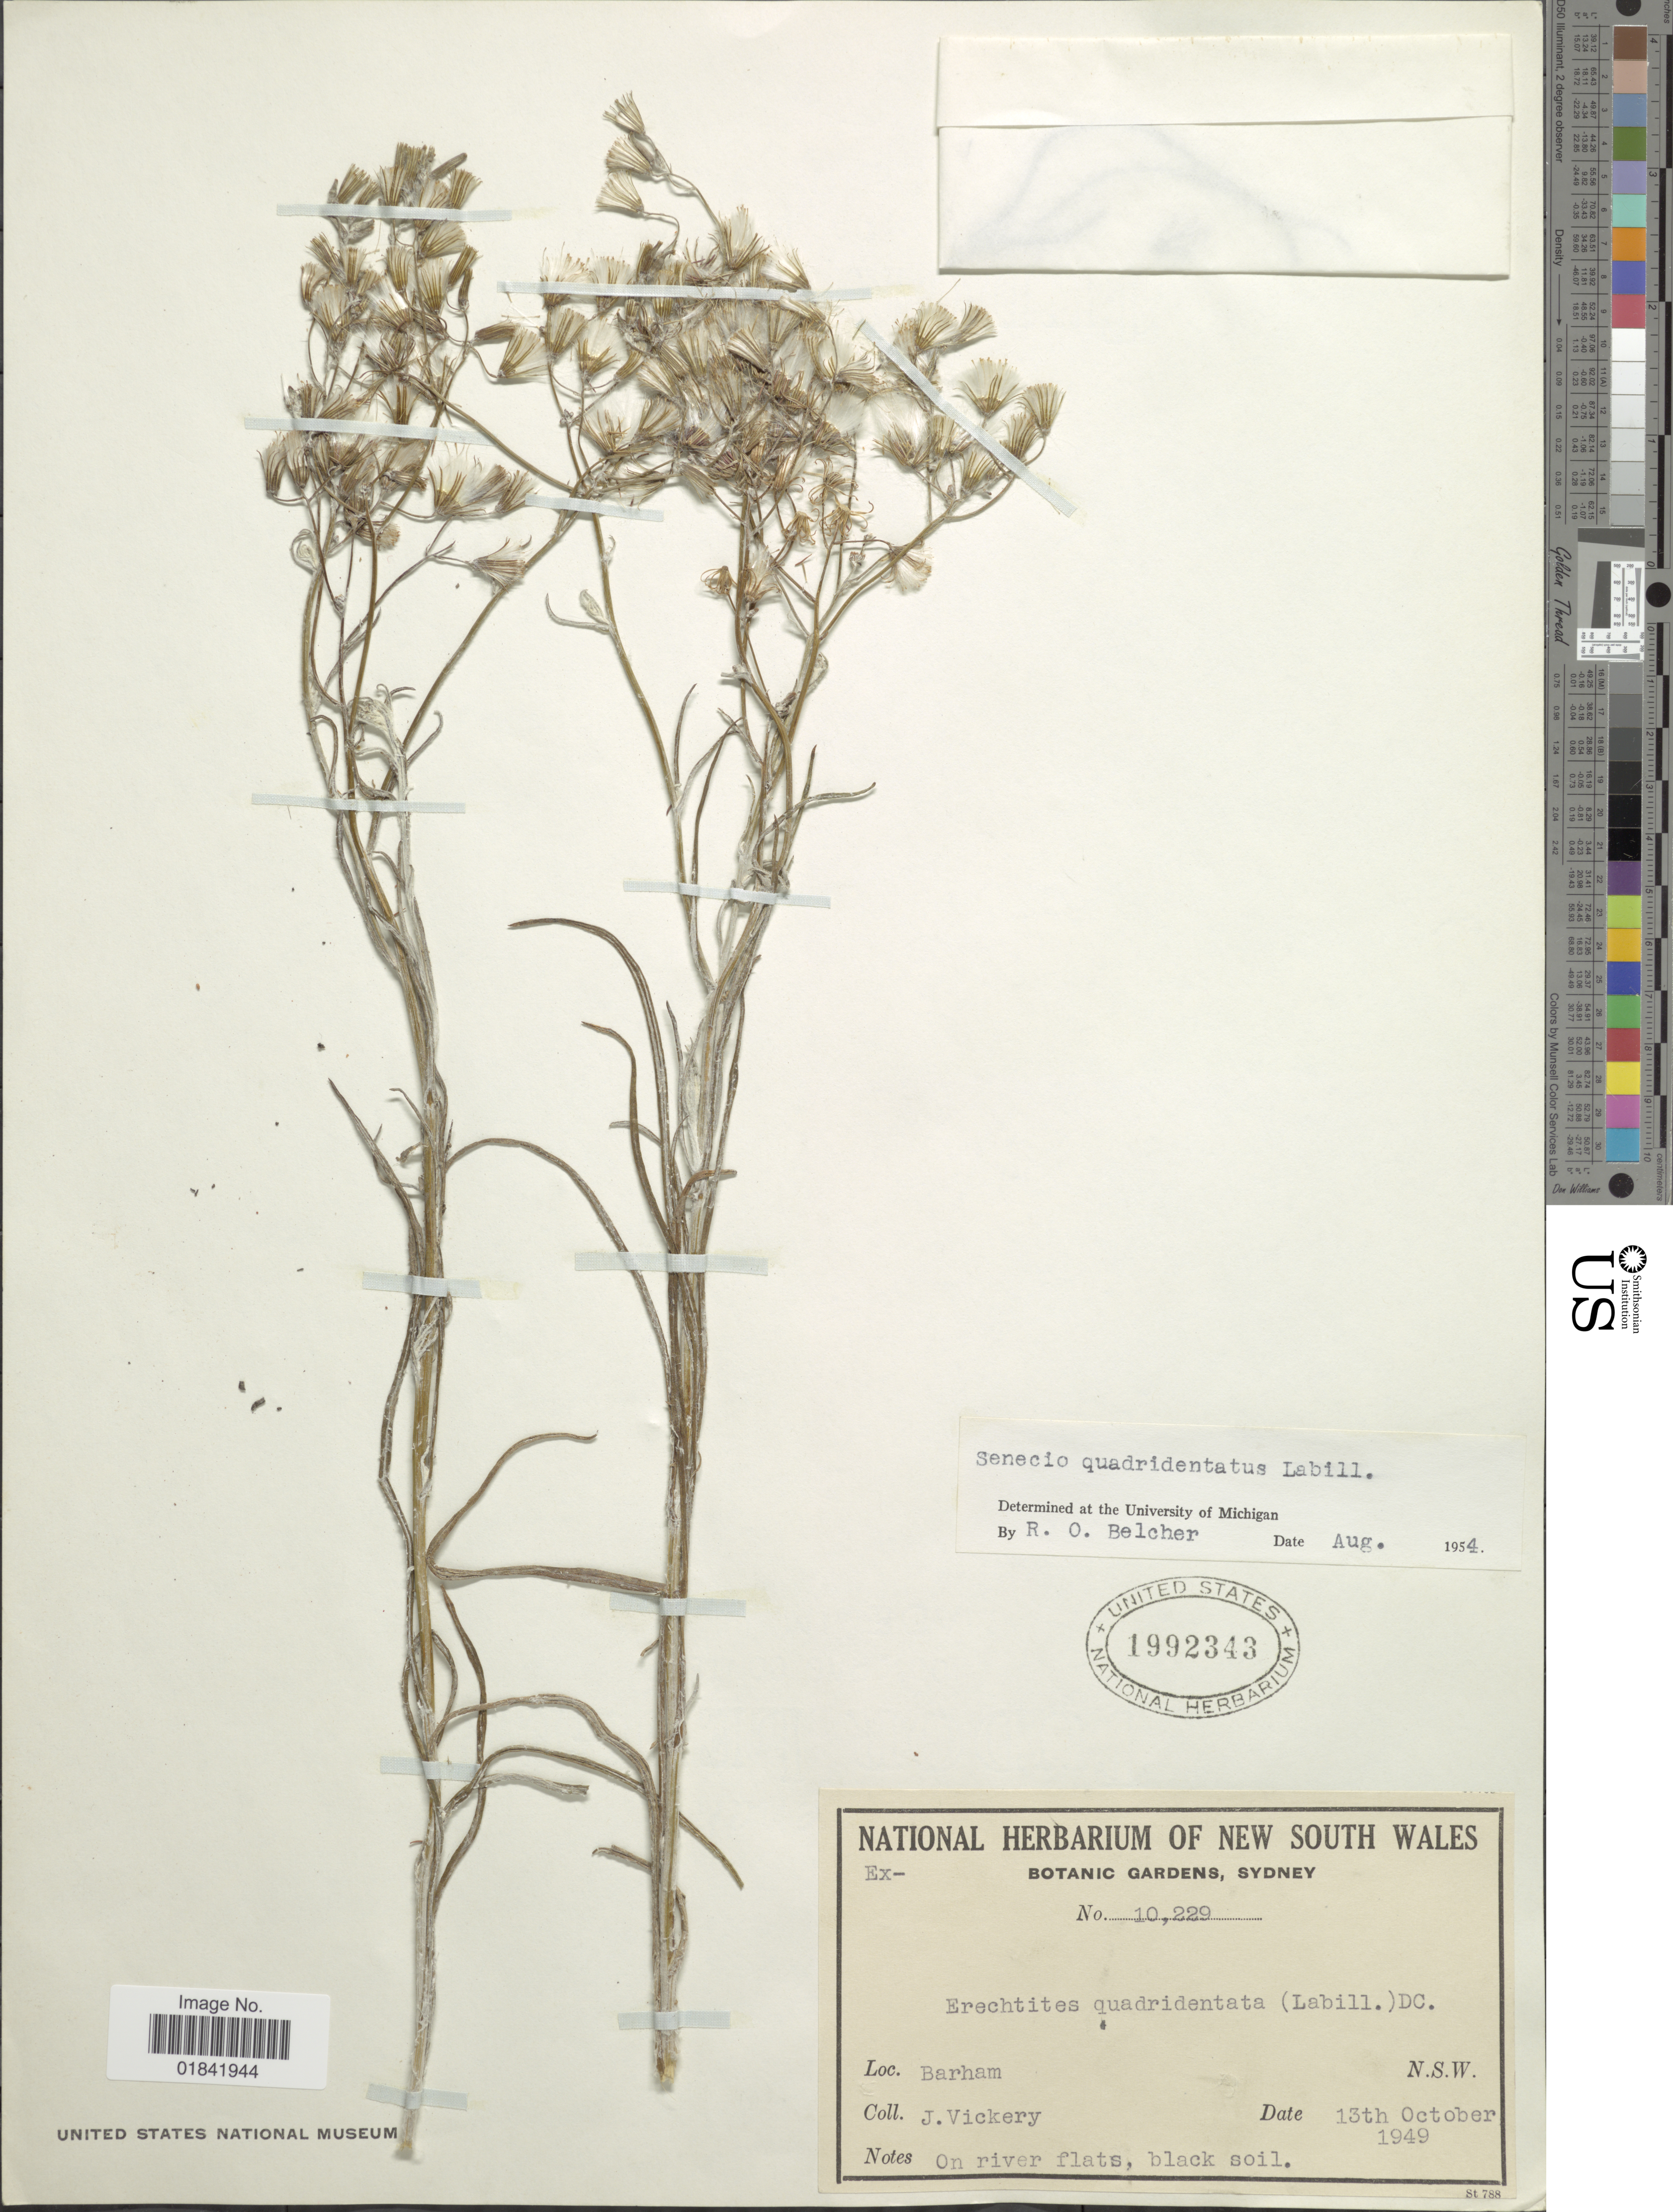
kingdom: Plantae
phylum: Tracheophyta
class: Magnoliopsida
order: Asterales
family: Asteraceae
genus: Senecio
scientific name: Senecio quadridentatus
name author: Labill.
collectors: J. Vickery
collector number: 10229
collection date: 1949-10-13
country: Australia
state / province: New South Wales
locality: Barham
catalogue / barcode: US 1992343